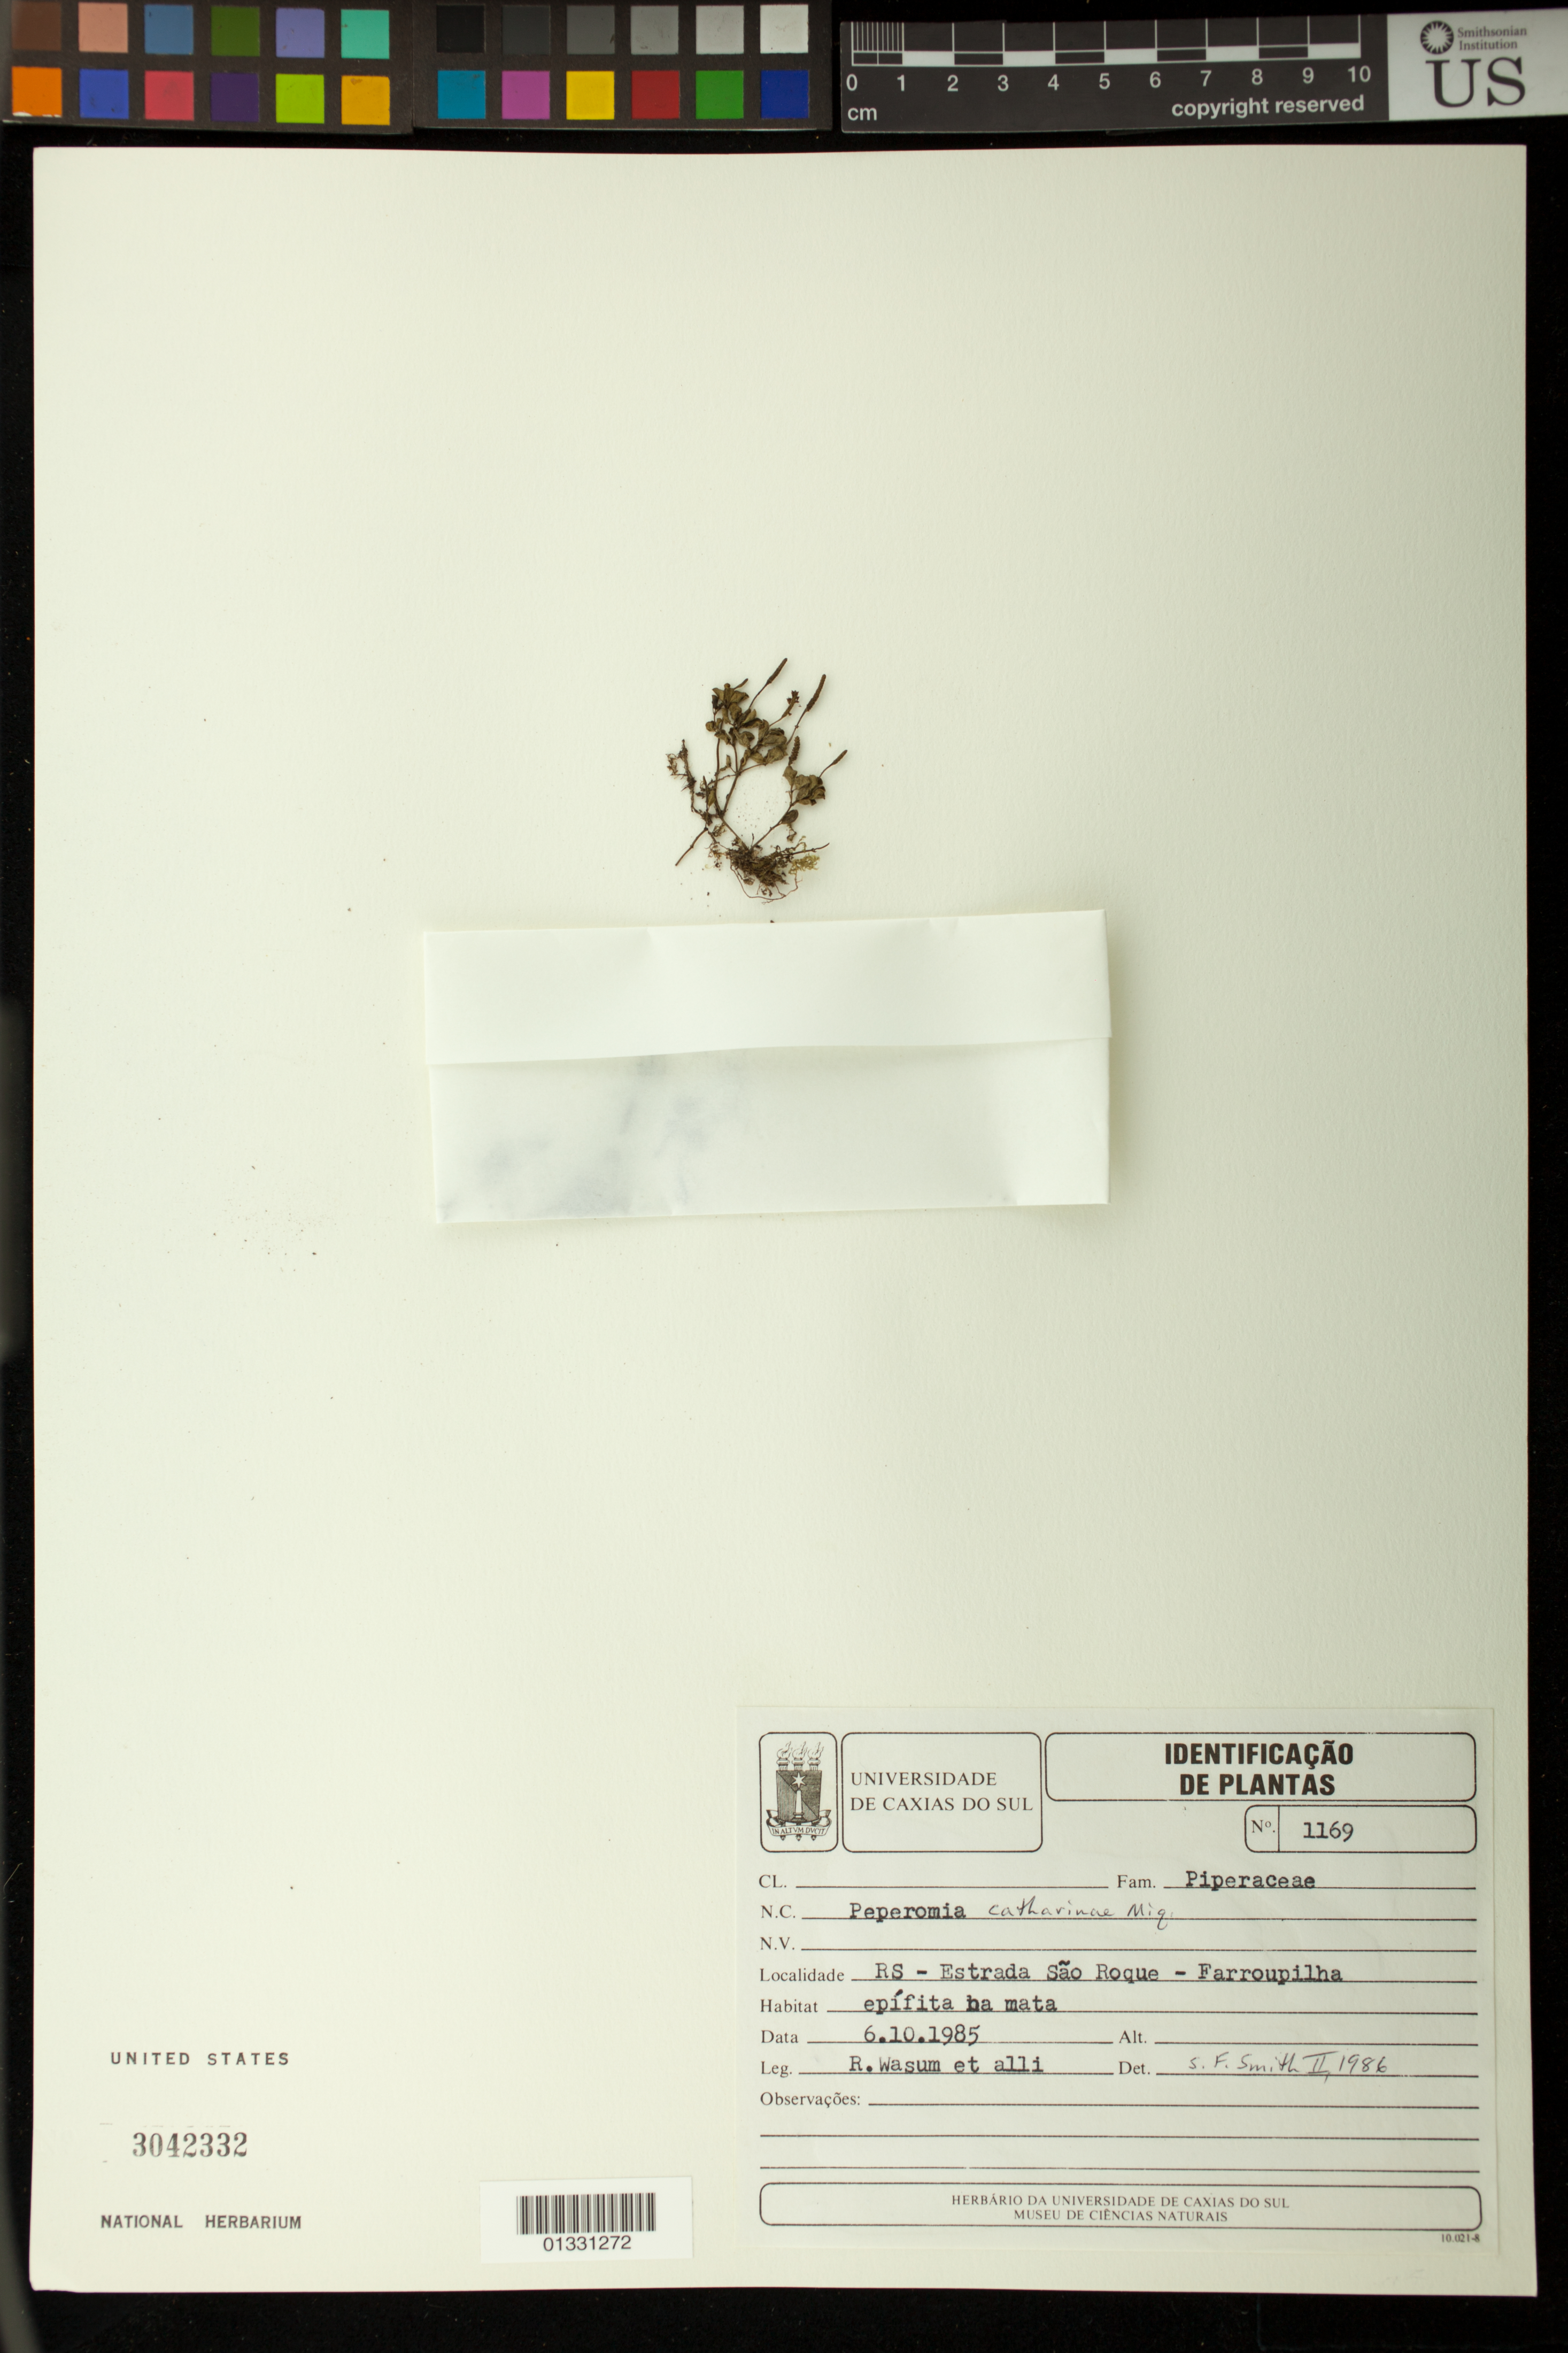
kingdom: Plantae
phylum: Tracheophyta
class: Magnoliopsida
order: Piperales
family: Piperaceae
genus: Peperomia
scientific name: Peperomia catharinae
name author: Miq.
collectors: R. Wasum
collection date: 1985-10-06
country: Brazil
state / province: Rio Grande do Sul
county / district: Farroupilha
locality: Estrada São Roque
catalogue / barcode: US 3042332